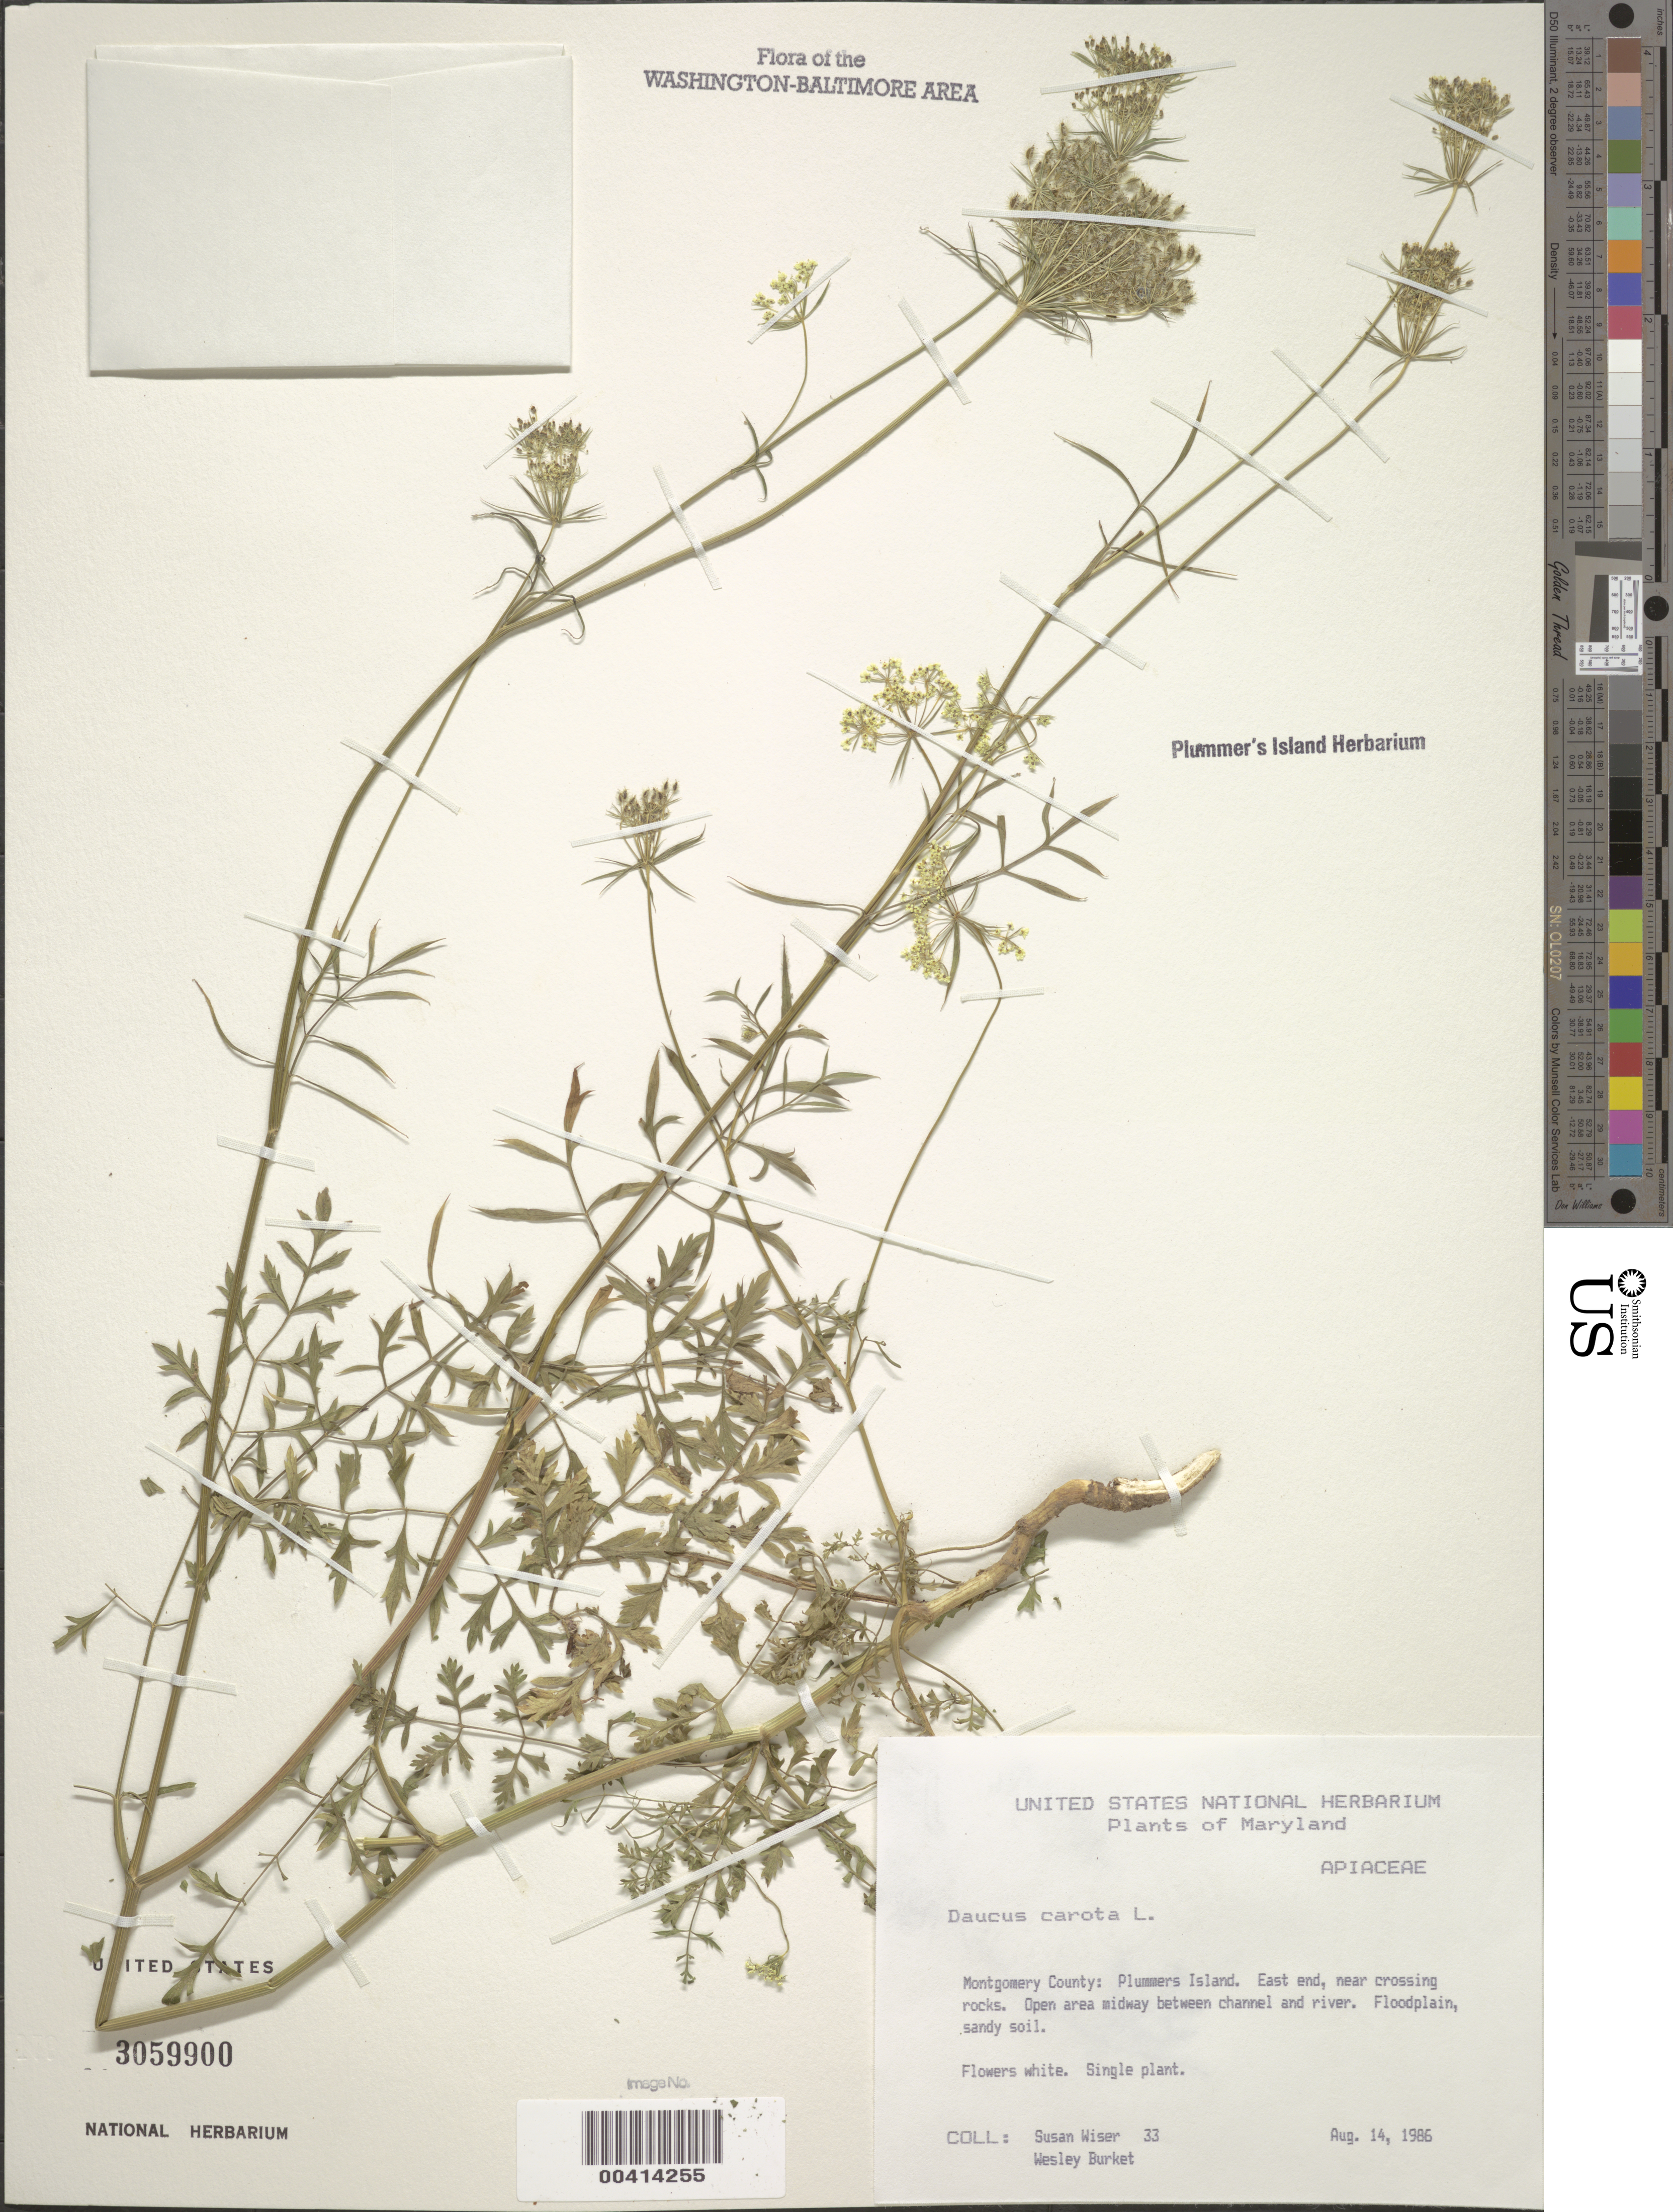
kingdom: Plantae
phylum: Tracheophyta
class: Magnoliopsida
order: Apiales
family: Apiaceae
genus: Daucus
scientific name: Daucus carota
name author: L.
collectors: S. Wiser & W. Burket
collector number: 33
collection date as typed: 14 Aug 1986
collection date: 1986-08-14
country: United States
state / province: Maryland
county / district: Montgomery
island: Plummers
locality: Plummer's Island; east end, near Crossing Rocks. Open area midway between channel and River. C. & O. Canal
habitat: Floodplain, sandy soil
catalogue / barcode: US 3059900